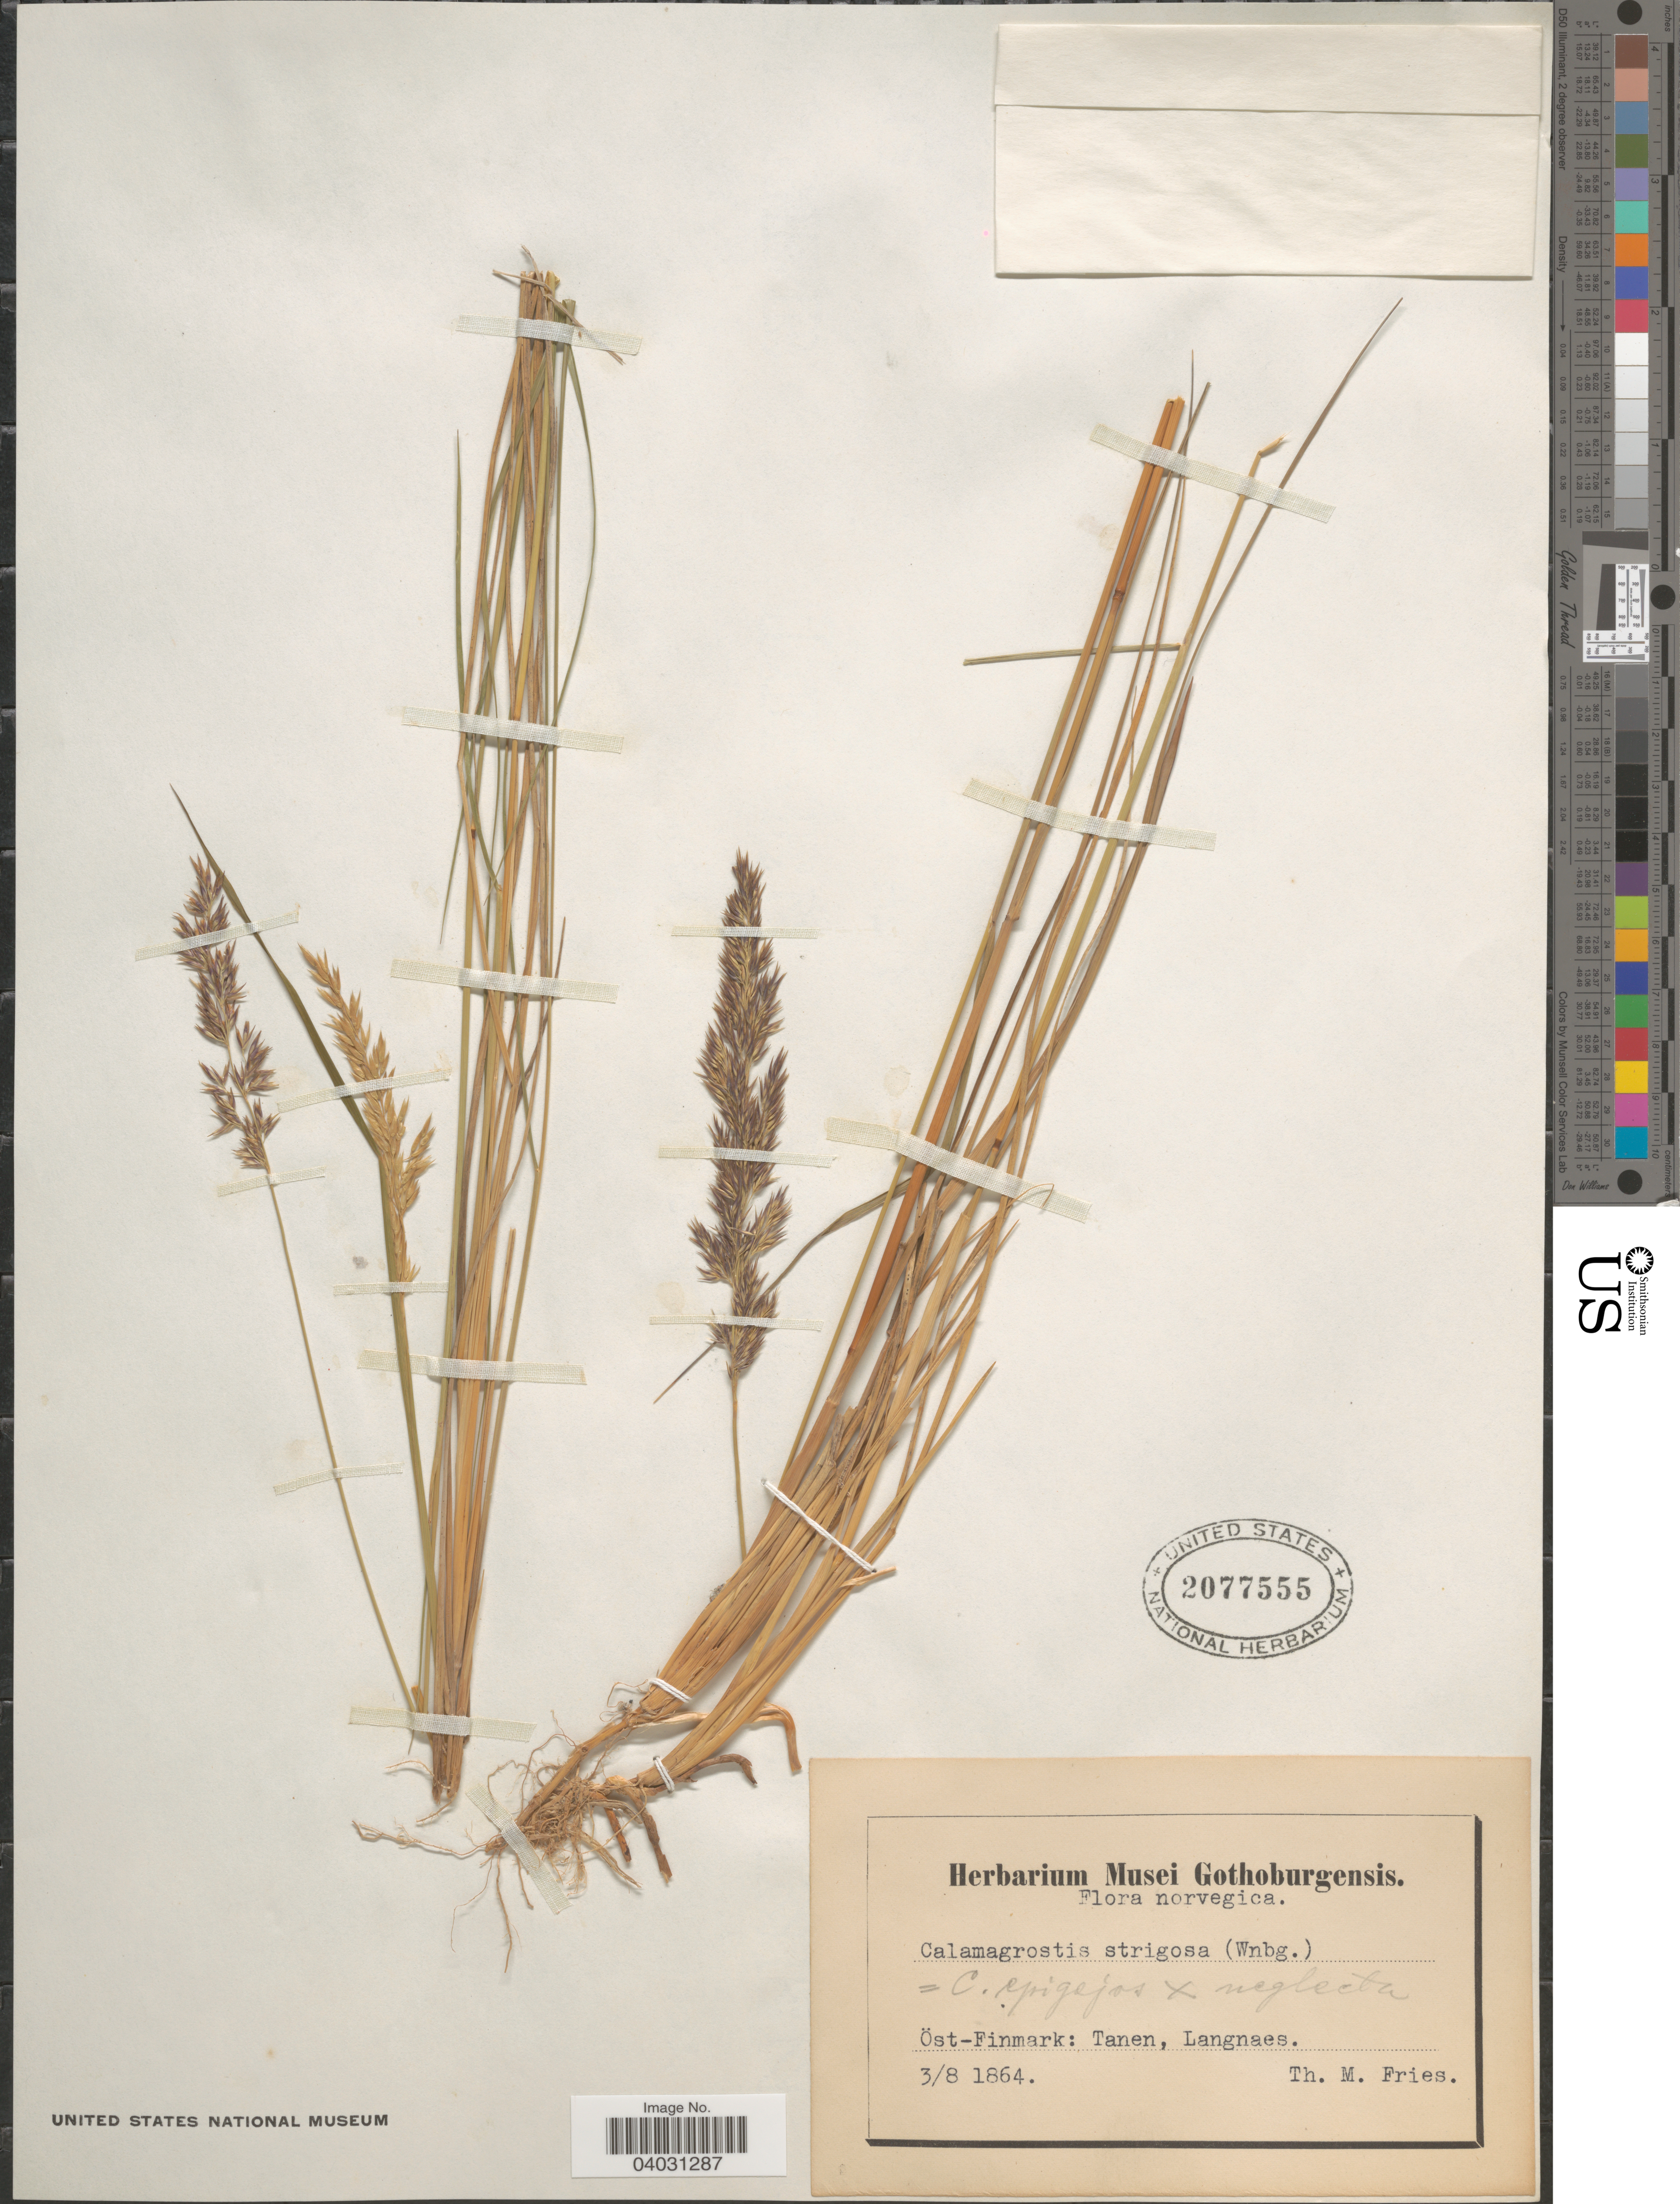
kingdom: Plantae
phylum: Tracheophyta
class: Liliopsida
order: Poales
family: Poaceae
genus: Calamagrostis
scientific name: Calamagrostis epigeios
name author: (L.) Roth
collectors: T. Fries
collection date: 1864-08-03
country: Norway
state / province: Finnmark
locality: Norvegica. Õst-Finmark: Tanen, Langnaes.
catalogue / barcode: US 2077555